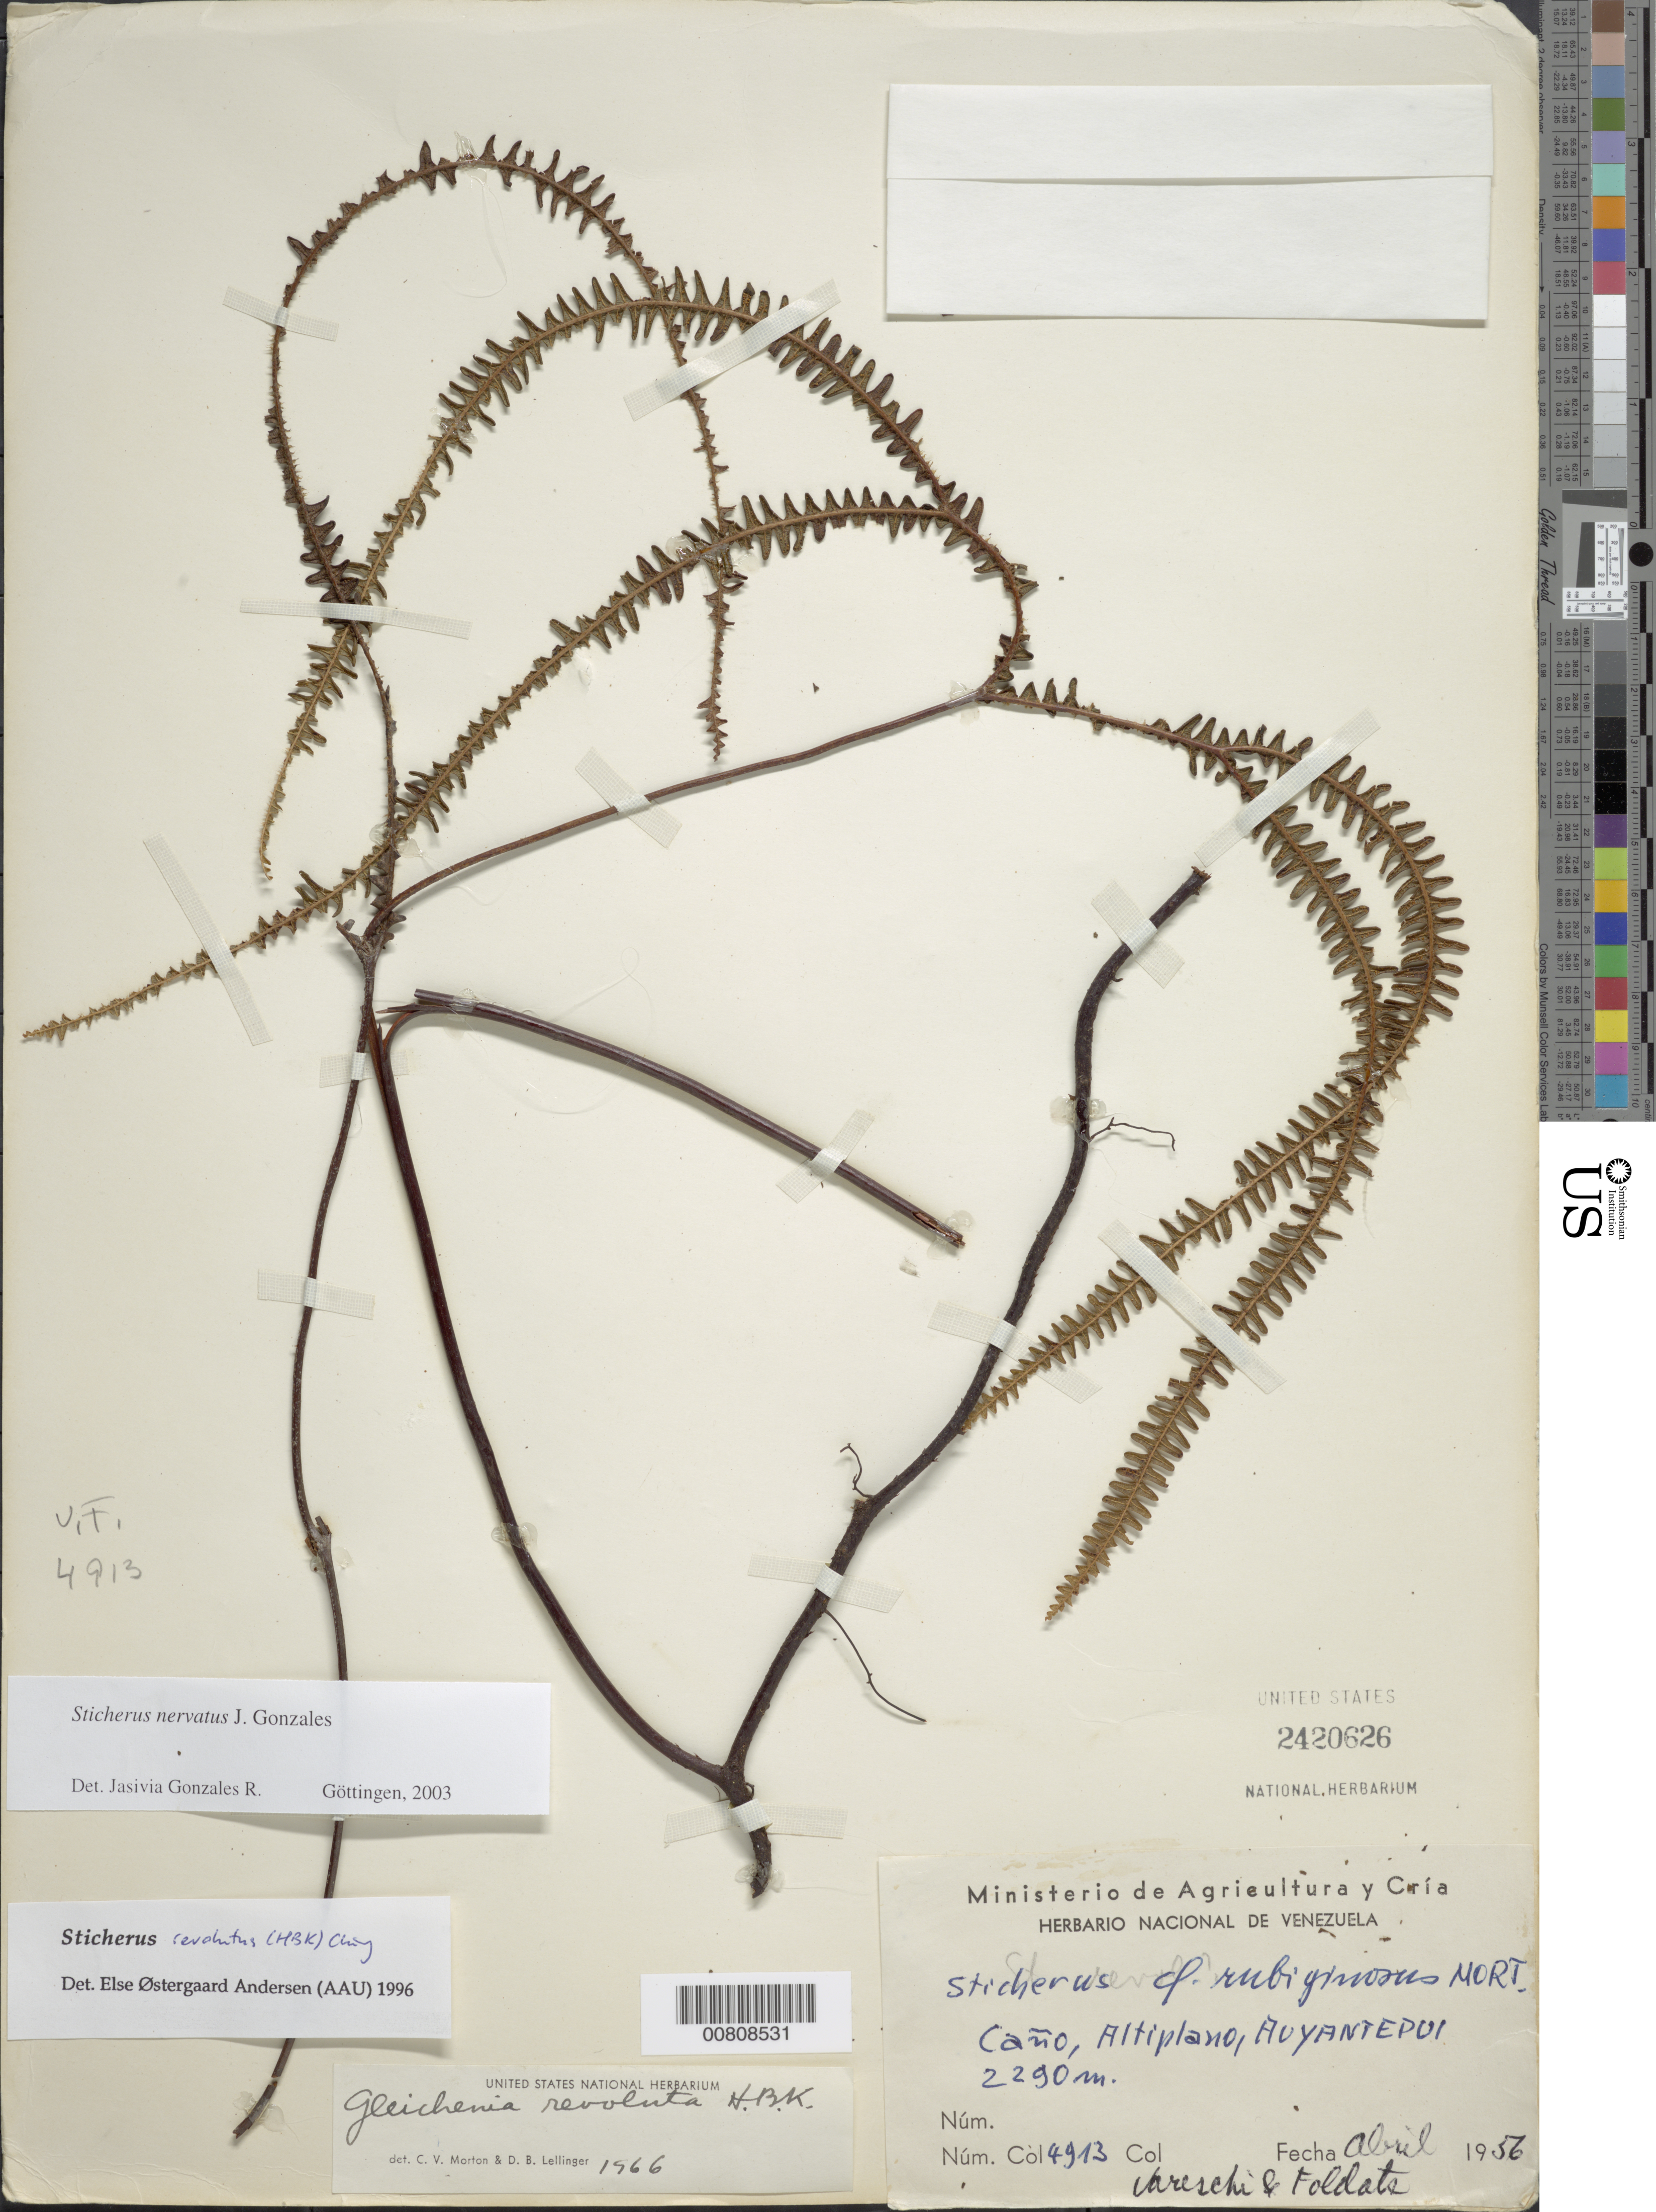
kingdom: Plantae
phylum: Tracheophyta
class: Polypodiopsida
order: Gleicheniales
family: Gleicheniaceae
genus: Sticherus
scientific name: Sticherus nervatus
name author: J. Gonzales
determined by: Gonzales R., J.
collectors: V. Vareschi & E. Foldats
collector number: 4913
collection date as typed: Apr-56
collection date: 1956-04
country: Venezuela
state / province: Bolívar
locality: Auyan-tepuí, parte superíor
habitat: Caño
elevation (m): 2290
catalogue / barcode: US 2420626